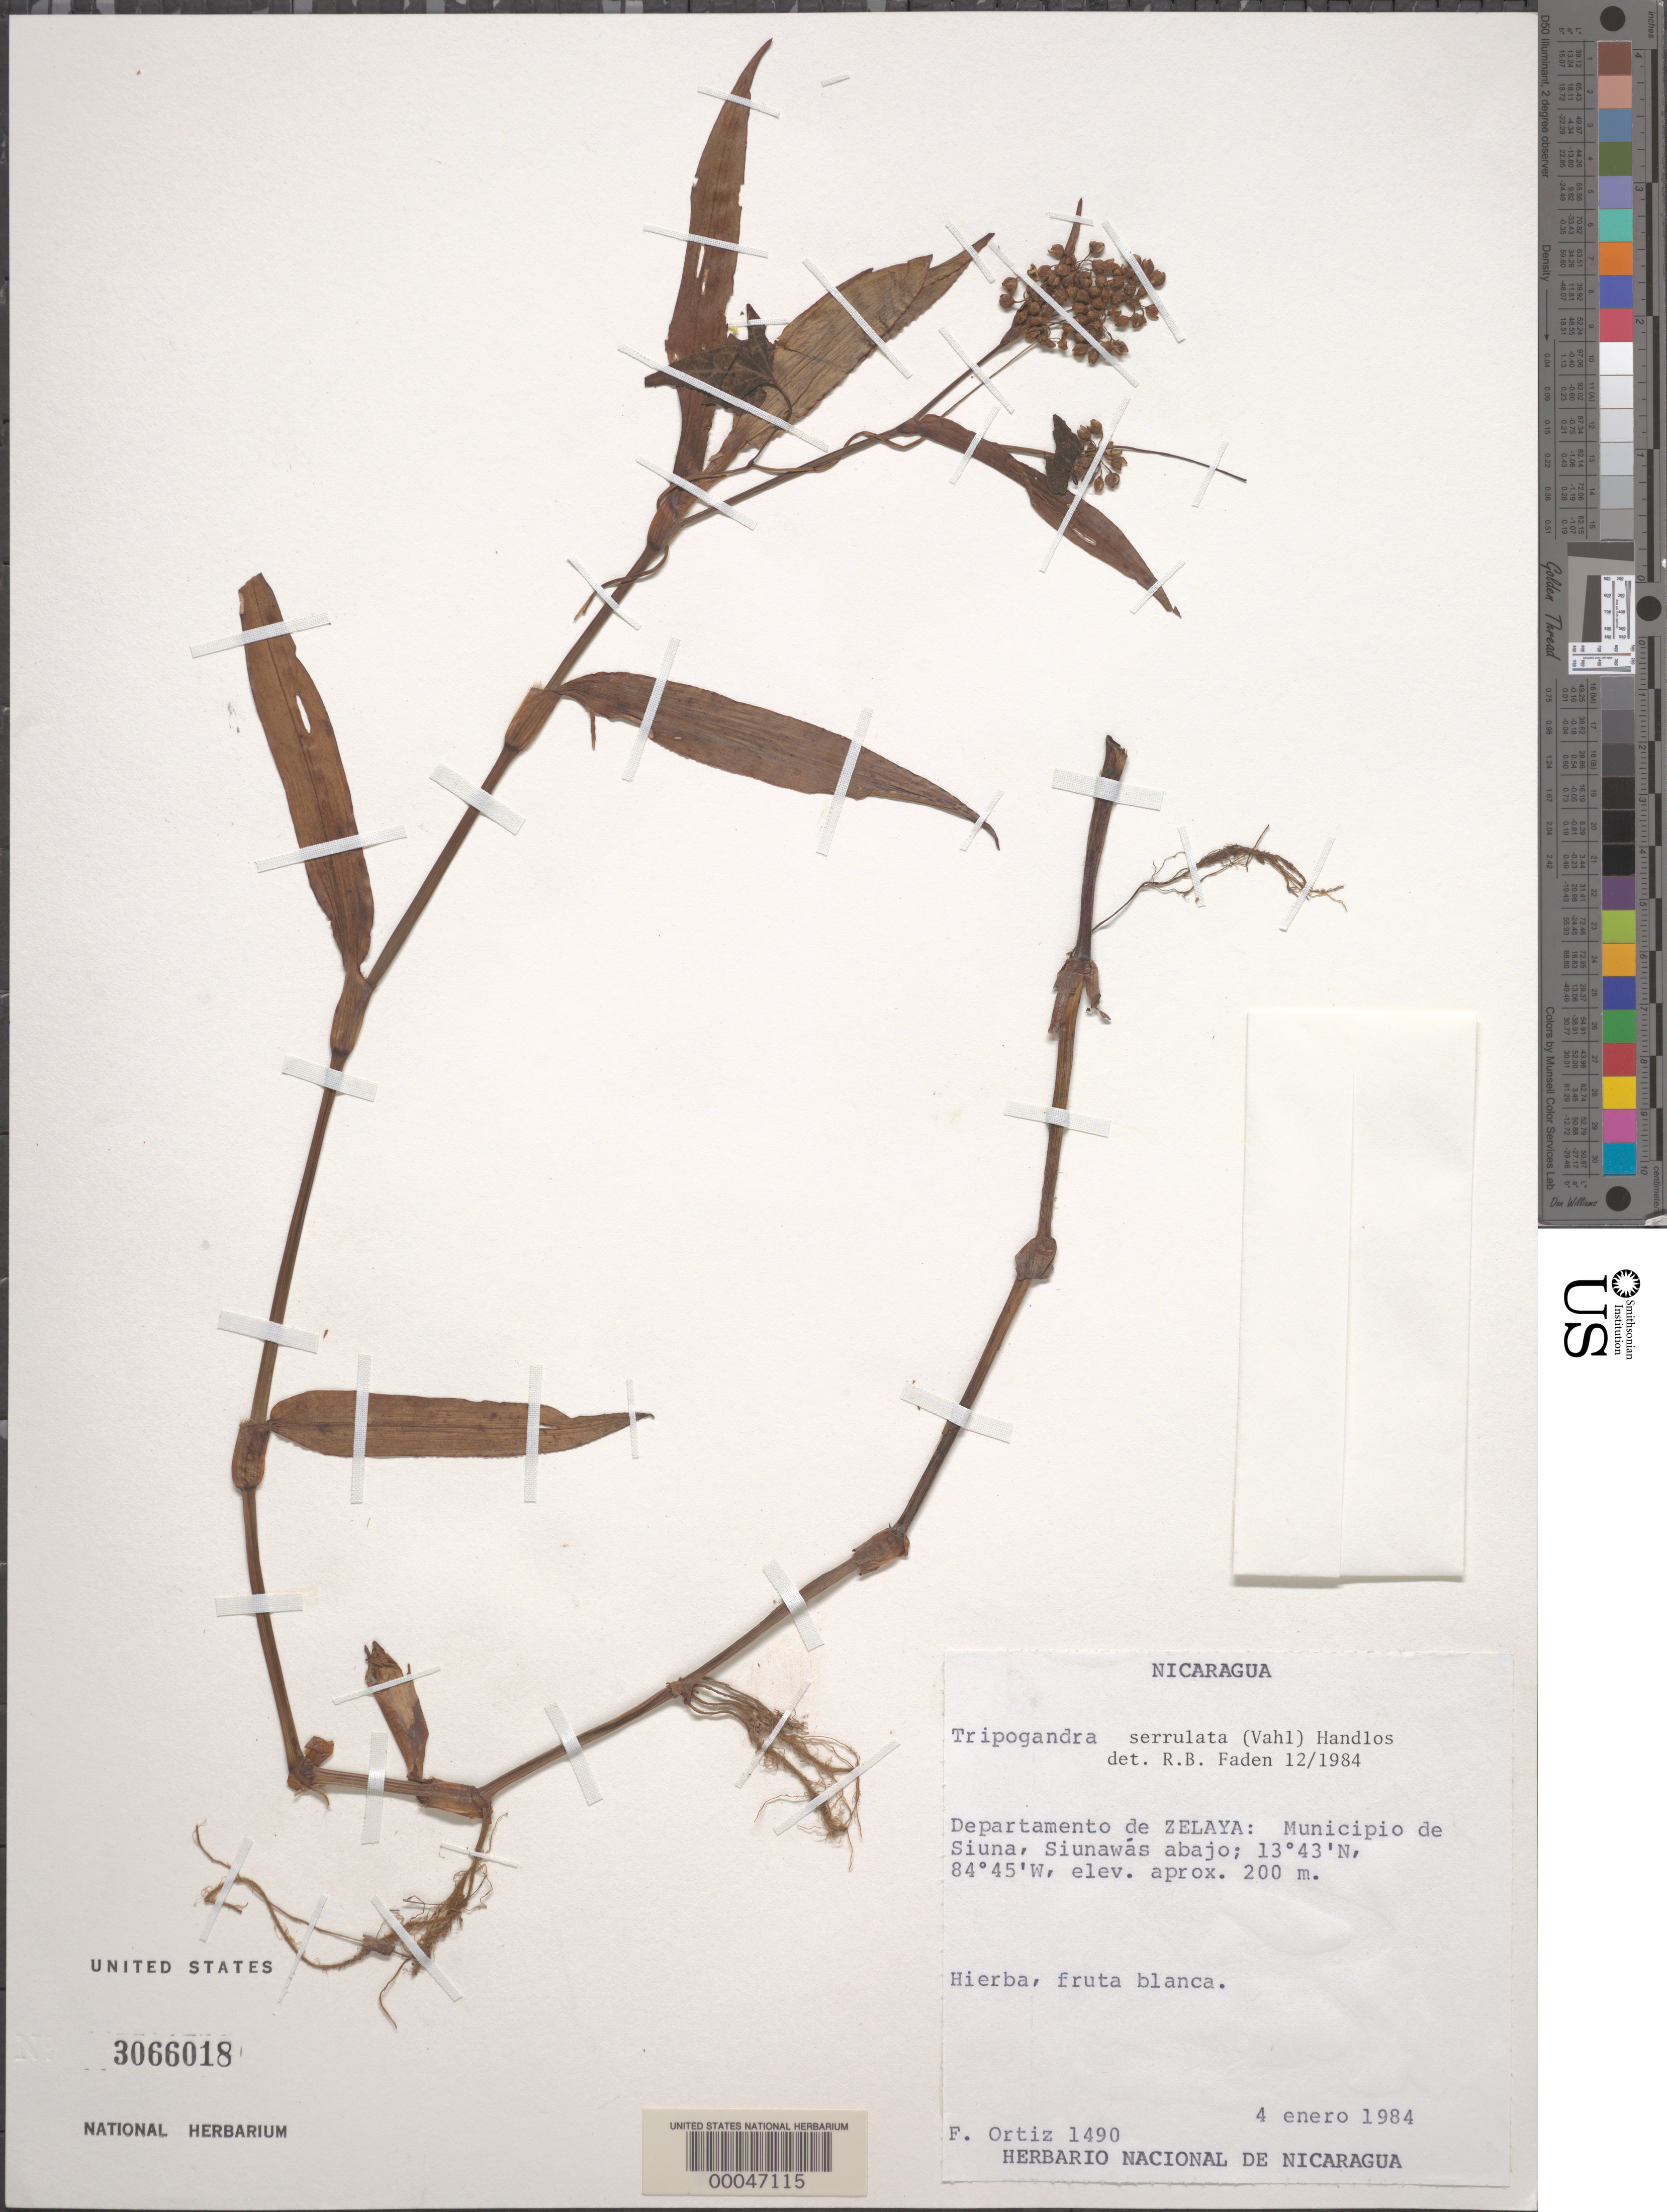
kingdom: Plantae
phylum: Tracheophyta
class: Liliopsida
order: Commelinales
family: Commelinaceae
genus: Tripogandra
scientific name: Tripogandra serrulata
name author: (Vahl) Handlos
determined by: Faden, Robert B., (US), Smithsonian Institution - National Museum of Natural History (UNITED STATES)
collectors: F. Ortiz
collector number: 1490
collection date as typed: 04 Jan 1984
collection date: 1984-01-04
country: Nicaragua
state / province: Atlántico Norte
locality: Siuna dist. (?), siunawas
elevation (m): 200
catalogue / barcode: US 3066018